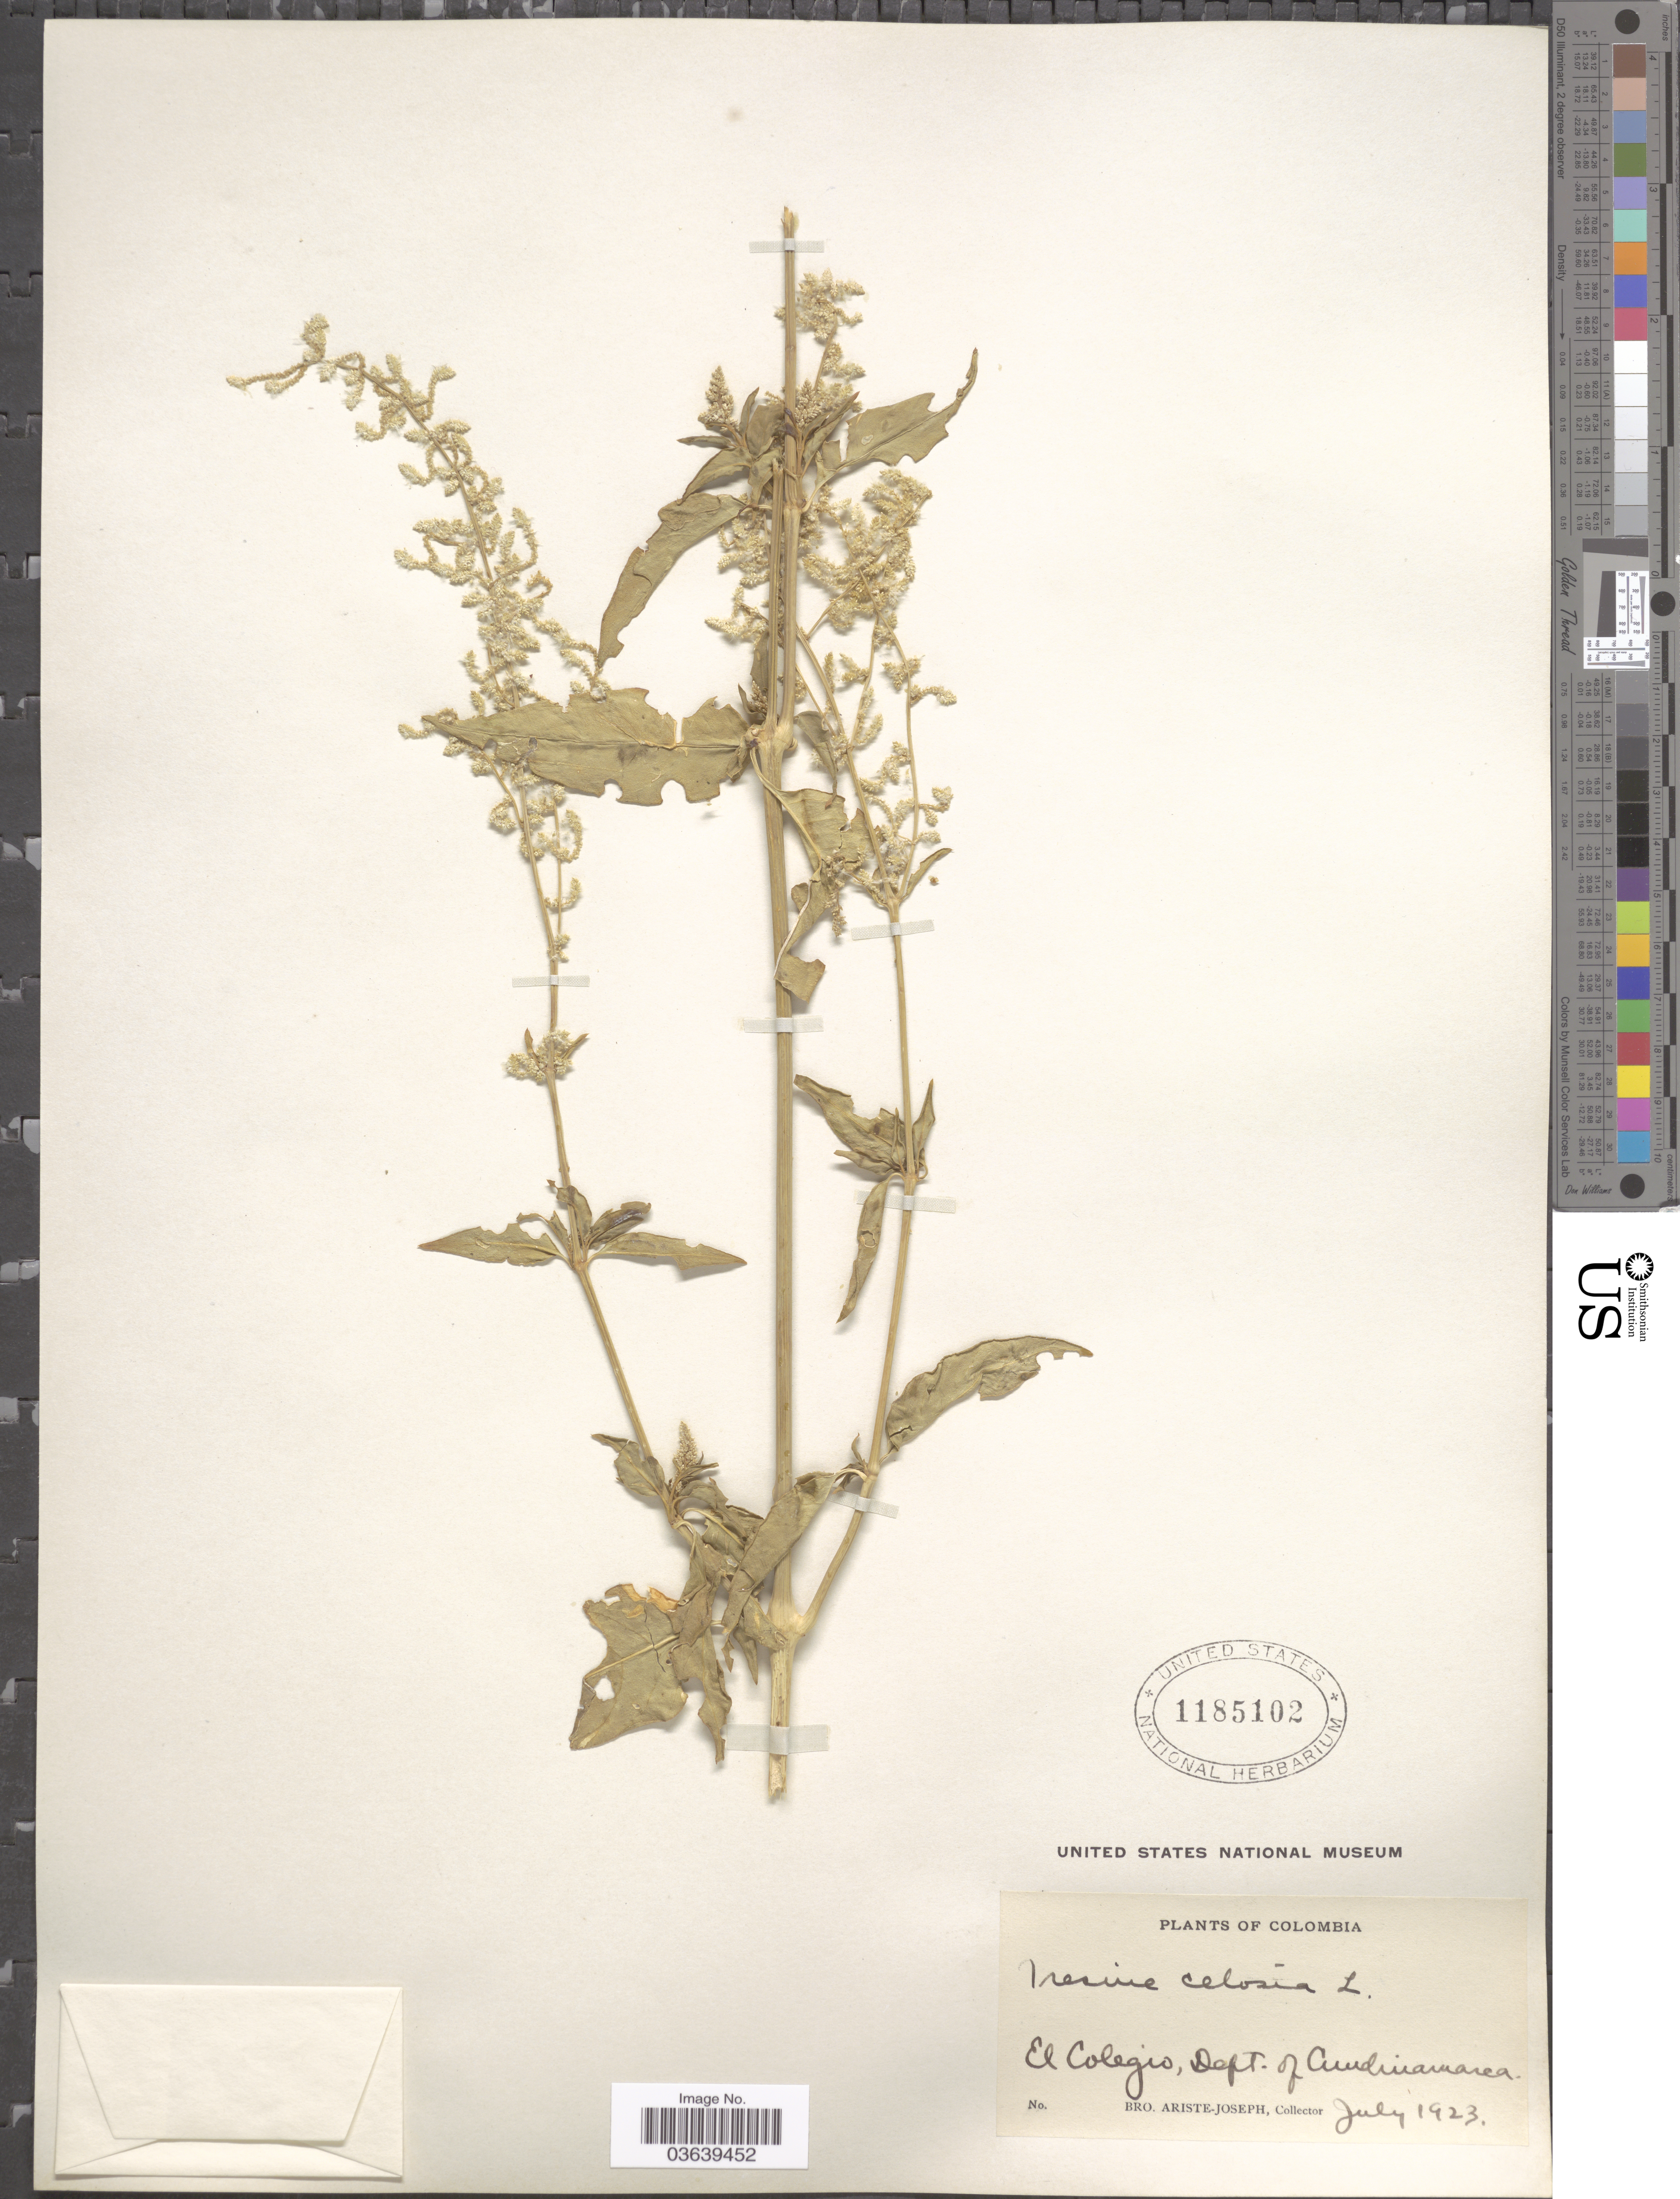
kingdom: Plantae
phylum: Tracheophyta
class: Magnoliopsida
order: Caryophyllales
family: Amaranthaceae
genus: Iresine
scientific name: Iresine diffusa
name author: Humb. & Bonpl. ex Willd.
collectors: Bro. Ariste-Joseph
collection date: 1923-07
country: Colombia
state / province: Cundinamarca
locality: El Colegio, Dept. of Cundinamarca.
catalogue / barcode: US 1185102